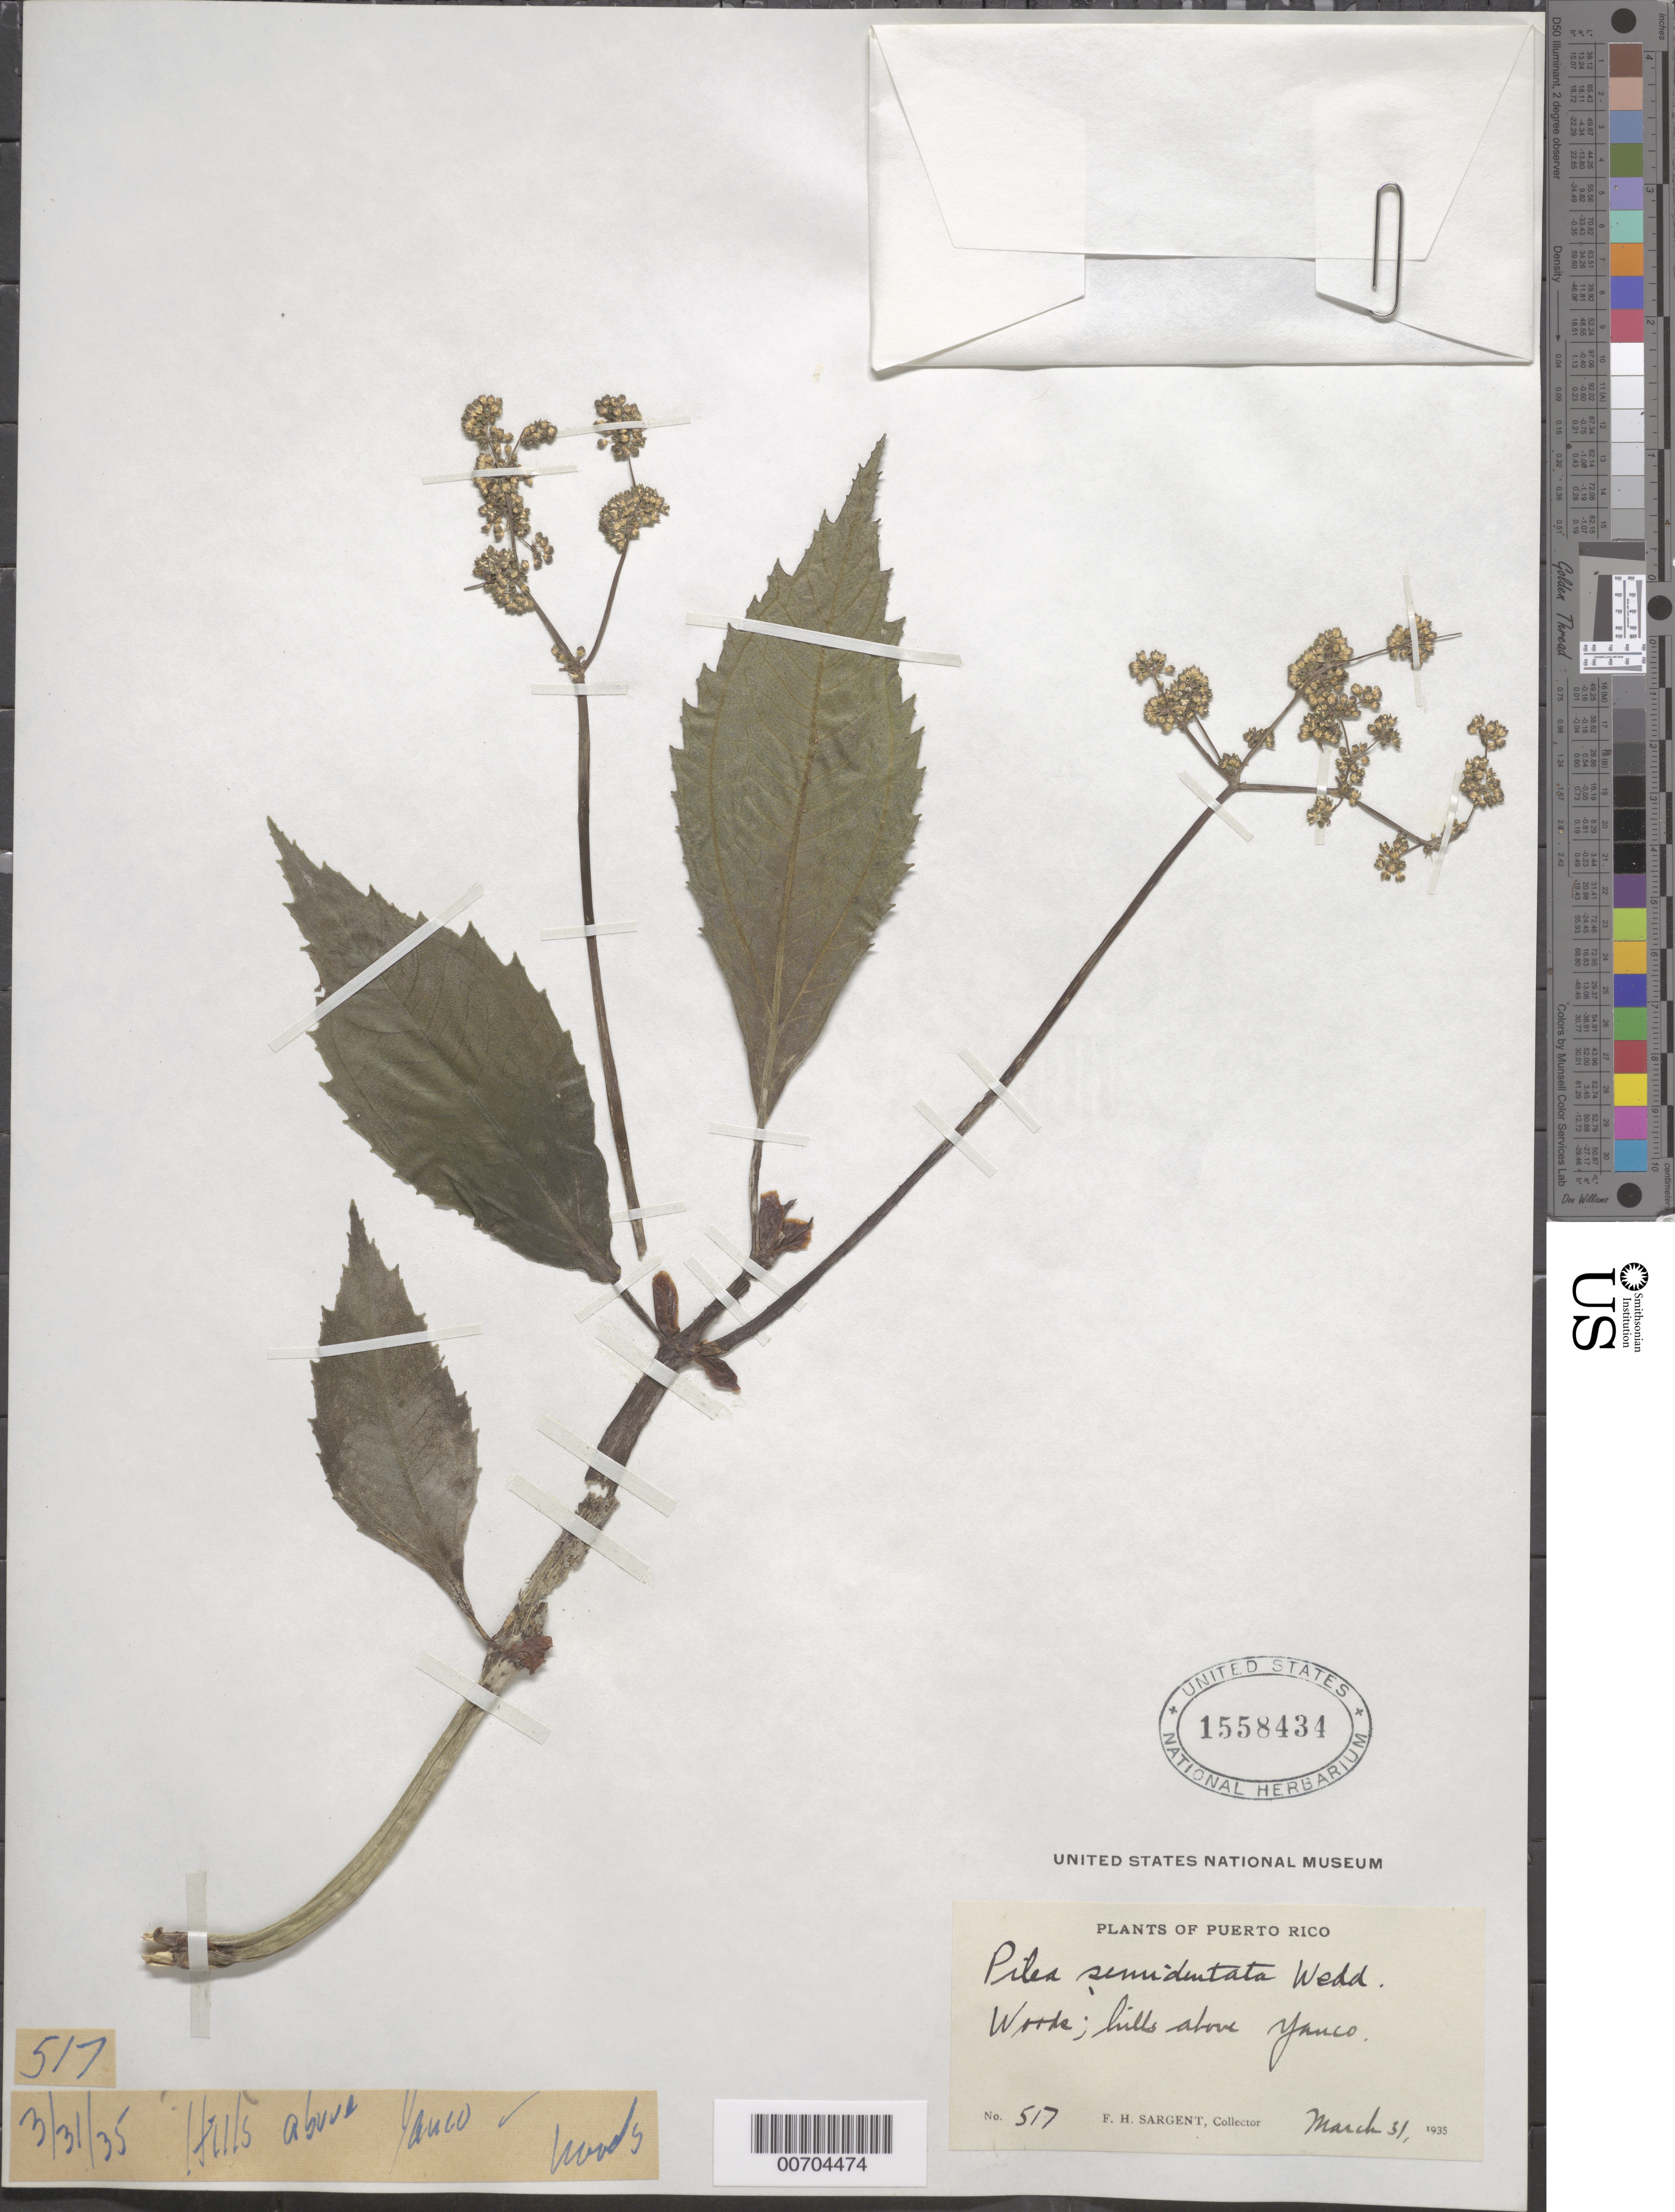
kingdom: Plantae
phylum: Tracheophyta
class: Magnoliopsida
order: Rosales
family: Urticaceae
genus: Pilea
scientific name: Pilea semidentata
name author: (Juss. ex Poir.) Wedd.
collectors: F. H. Sargent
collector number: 517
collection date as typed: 31 Mar 1935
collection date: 1935-03-31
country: Puerto Rico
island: Greater Antilles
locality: Yauco, hills above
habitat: Wooded hills.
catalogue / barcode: US 1558434